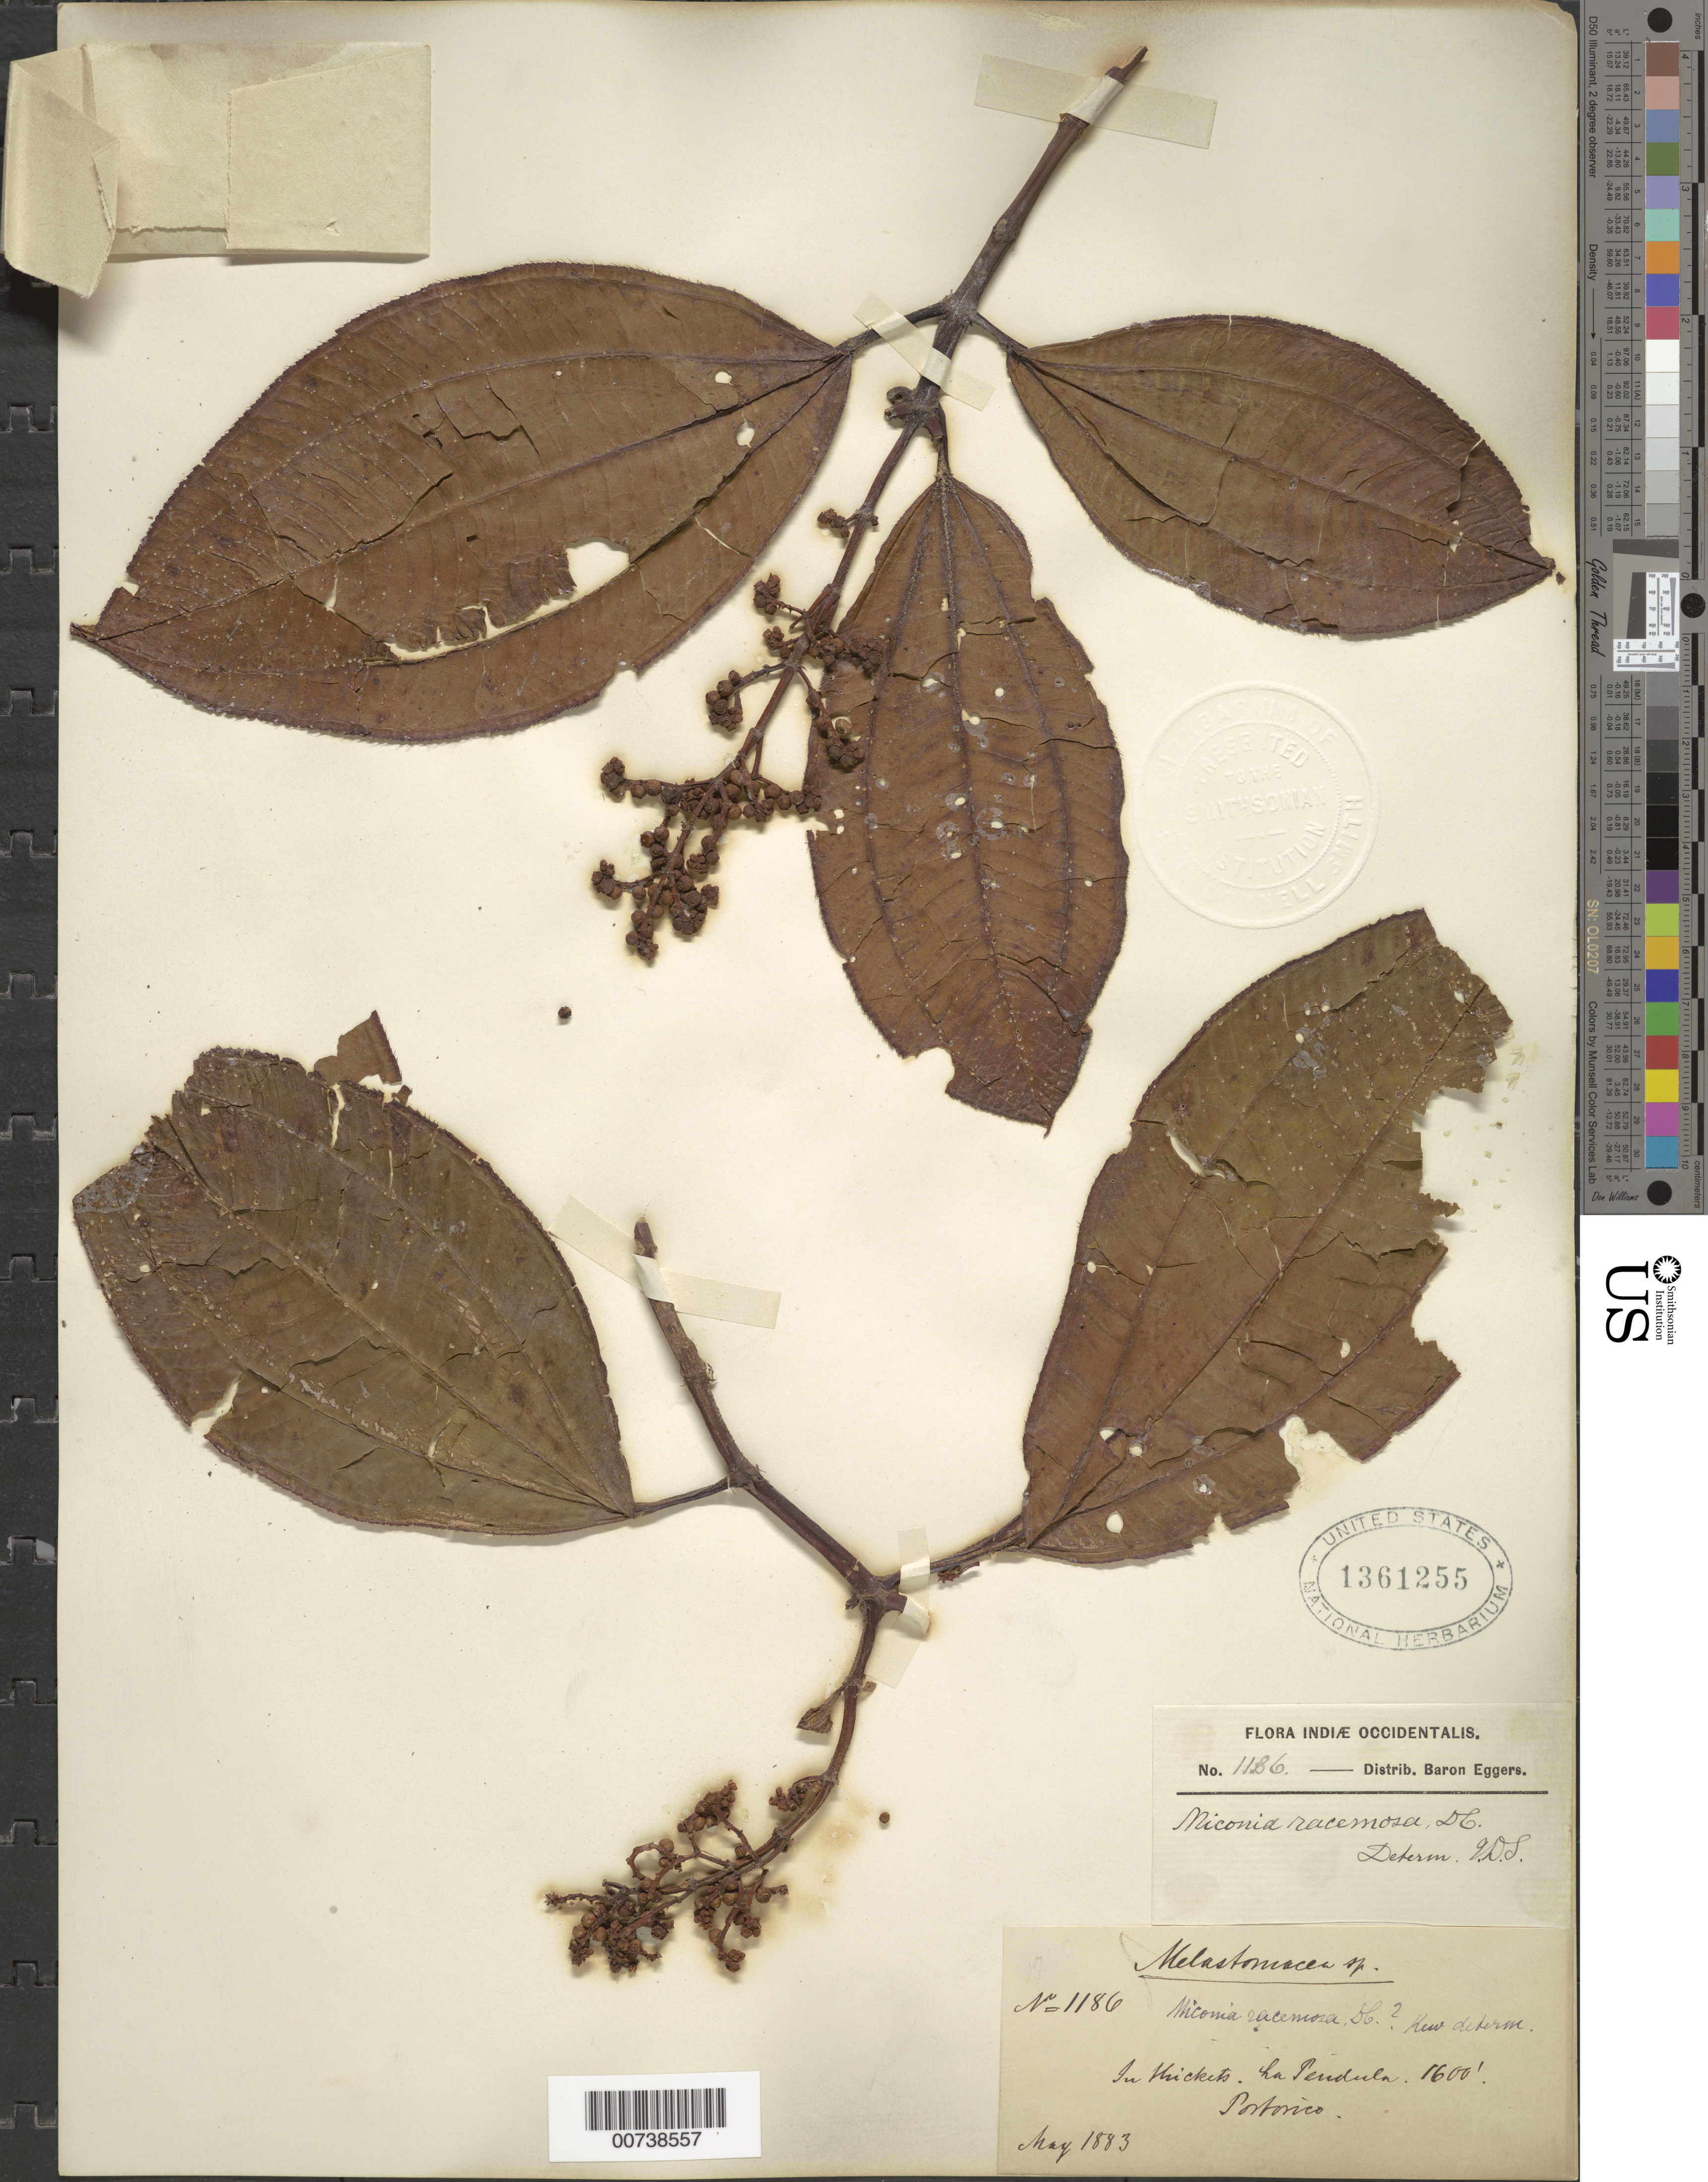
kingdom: Plantae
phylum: Tracheophyta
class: Magnoliopsida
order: Myrtales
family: Melastomataceae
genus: Miconia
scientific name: Miconia racemosa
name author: (Aubl.) DC.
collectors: H. F. A. von Eggers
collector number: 1186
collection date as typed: May 1883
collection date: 1883-05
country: Puerto Rico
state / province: Lajas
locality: La Pendula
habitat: In thickets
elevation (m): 488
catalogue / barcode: US 1361255